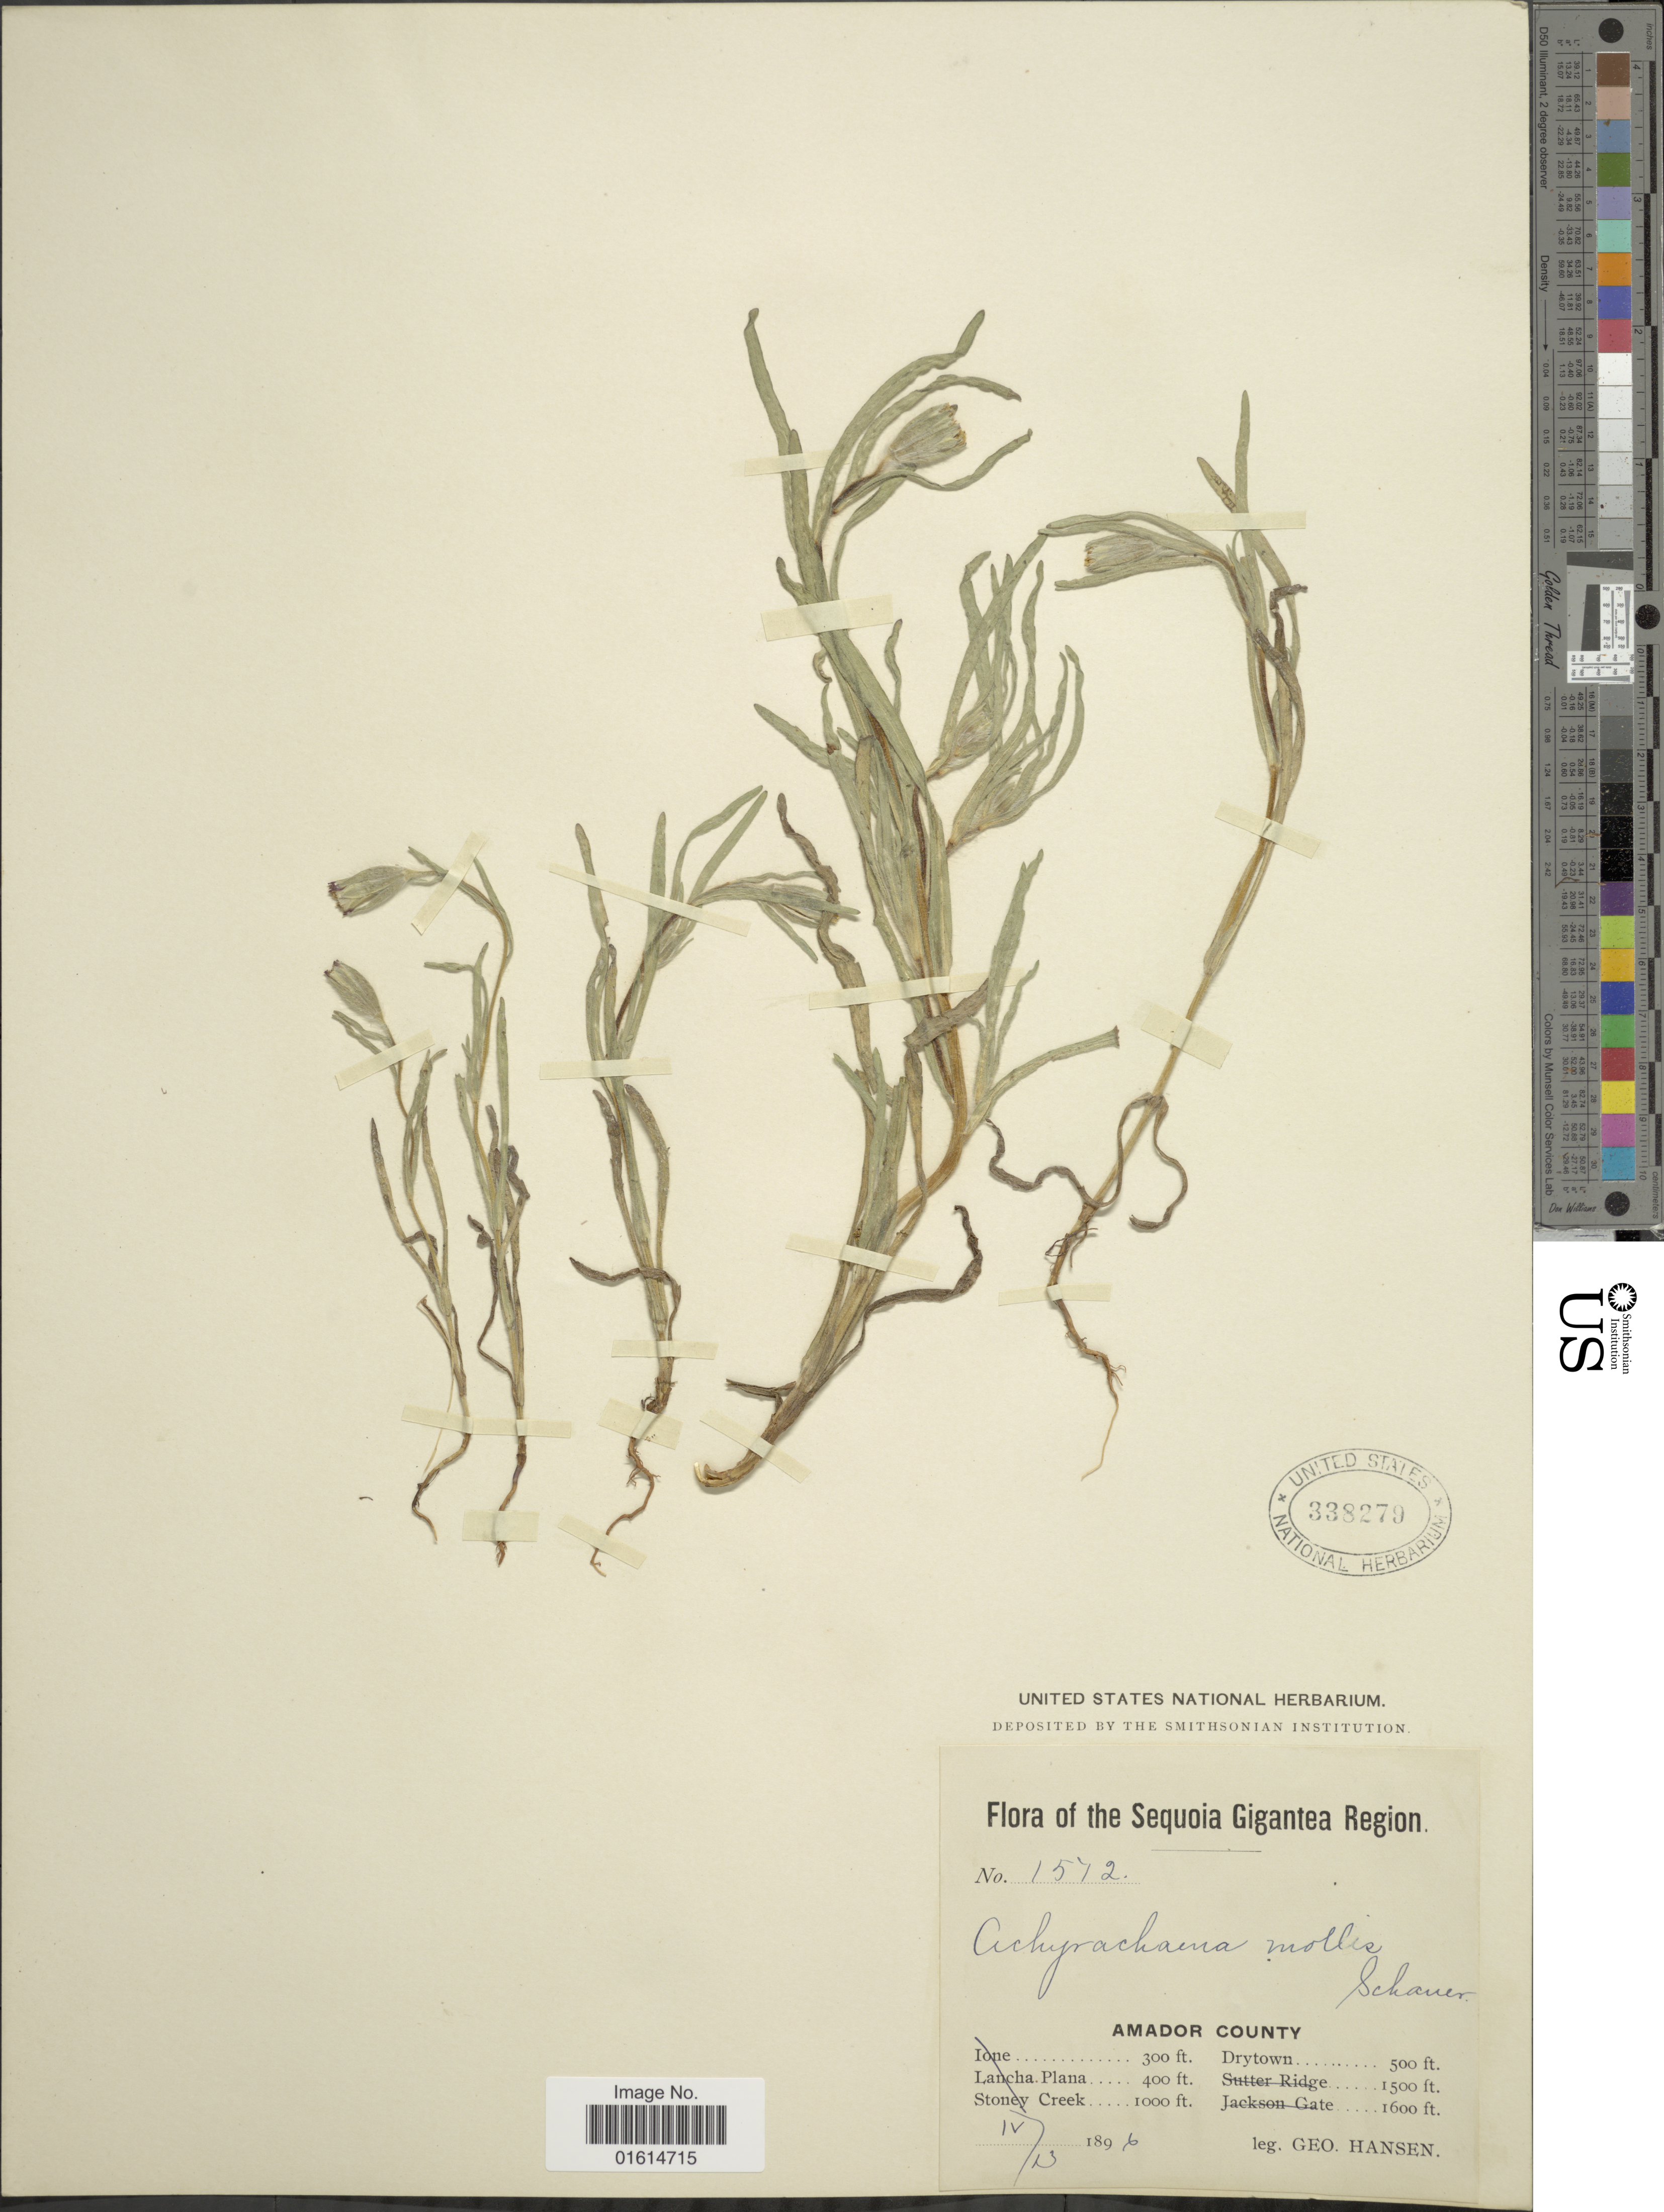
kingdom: Plantae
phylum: Tracheophyta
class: Magnoliopsida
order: Asterales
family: Asteraceae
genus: Achyrachaena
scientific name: Achyrachaena mollis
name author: Schauer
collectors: G. Hansen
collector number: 1572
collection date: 1896-04-23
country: United States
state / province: California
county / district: Amador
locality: Sequoia Gigantea region, Amador County, Drytown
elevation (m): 152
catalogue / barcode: US 338279